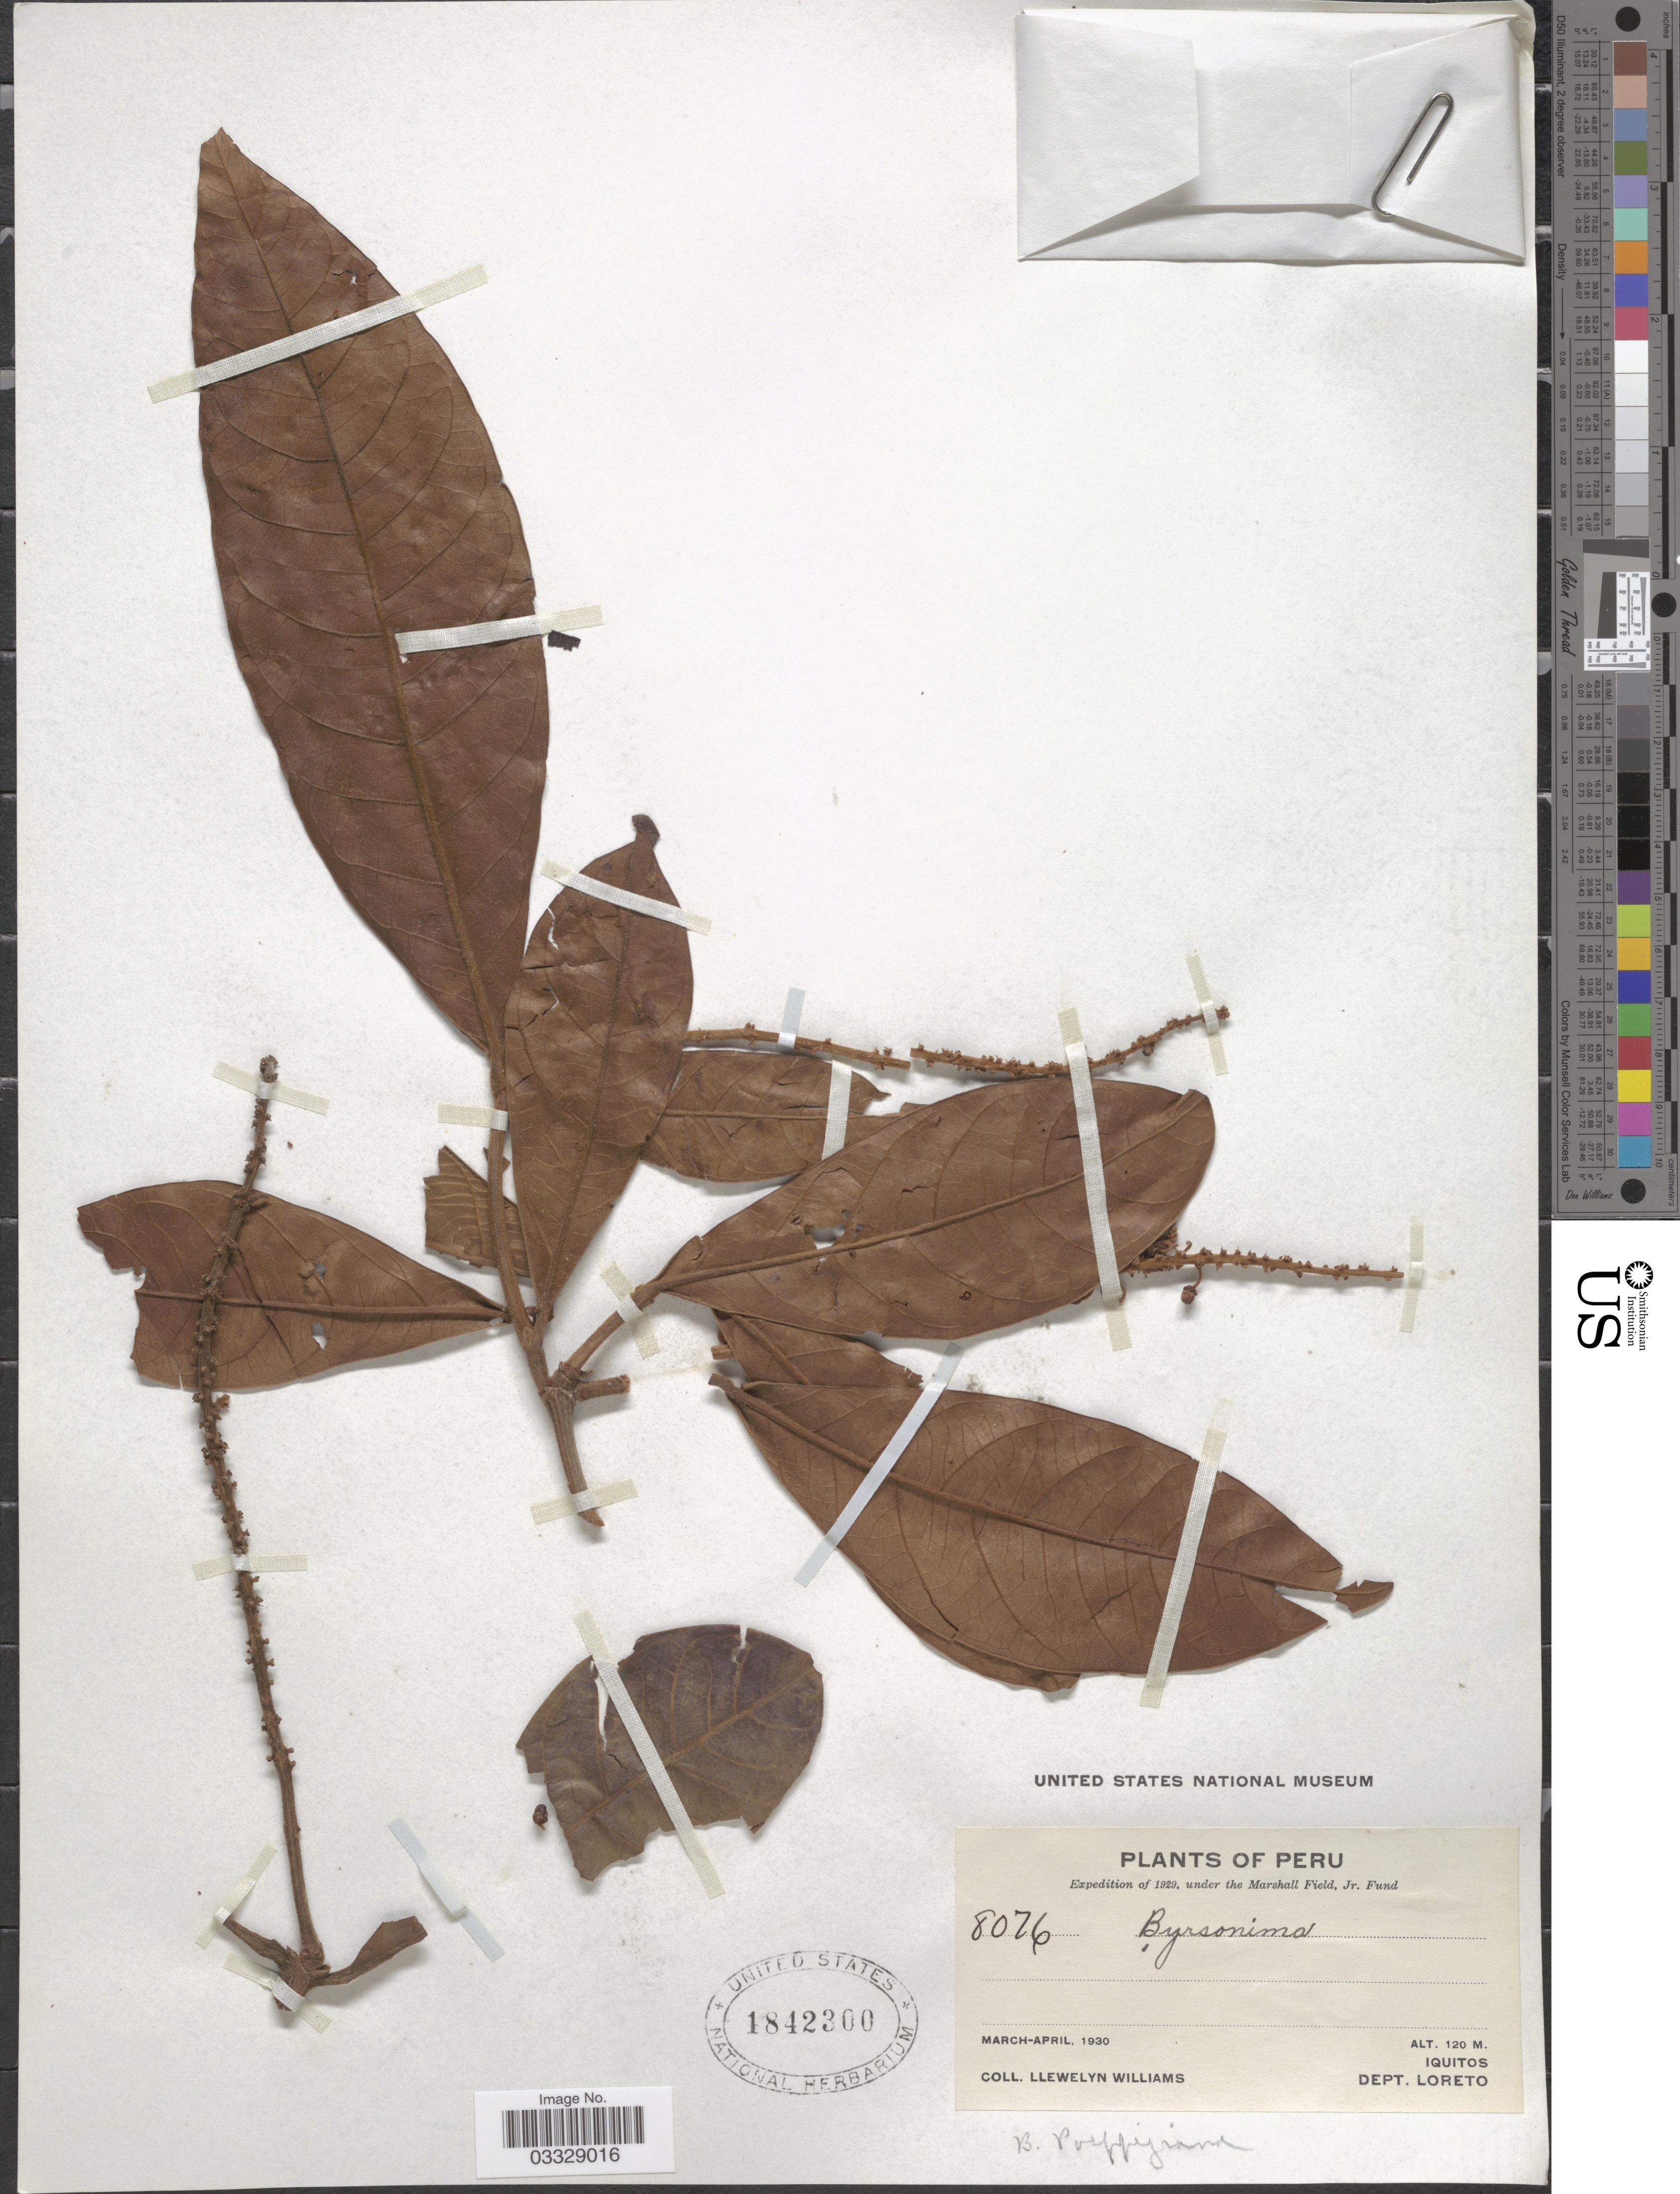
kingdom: Plantae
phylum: Tracheophyta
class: Magnoliopsida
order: Malpighiales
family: Malpighiaceae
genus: Byrsonima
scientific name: Byrsonima poeppigiana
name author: A. Juss.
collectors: Ll. Williams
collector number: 8076*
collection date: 1930-03/1930-04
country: Peru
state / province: Loreto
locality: Iquitos. Dept. Loreto.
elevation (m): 120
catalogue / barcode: US 1842300